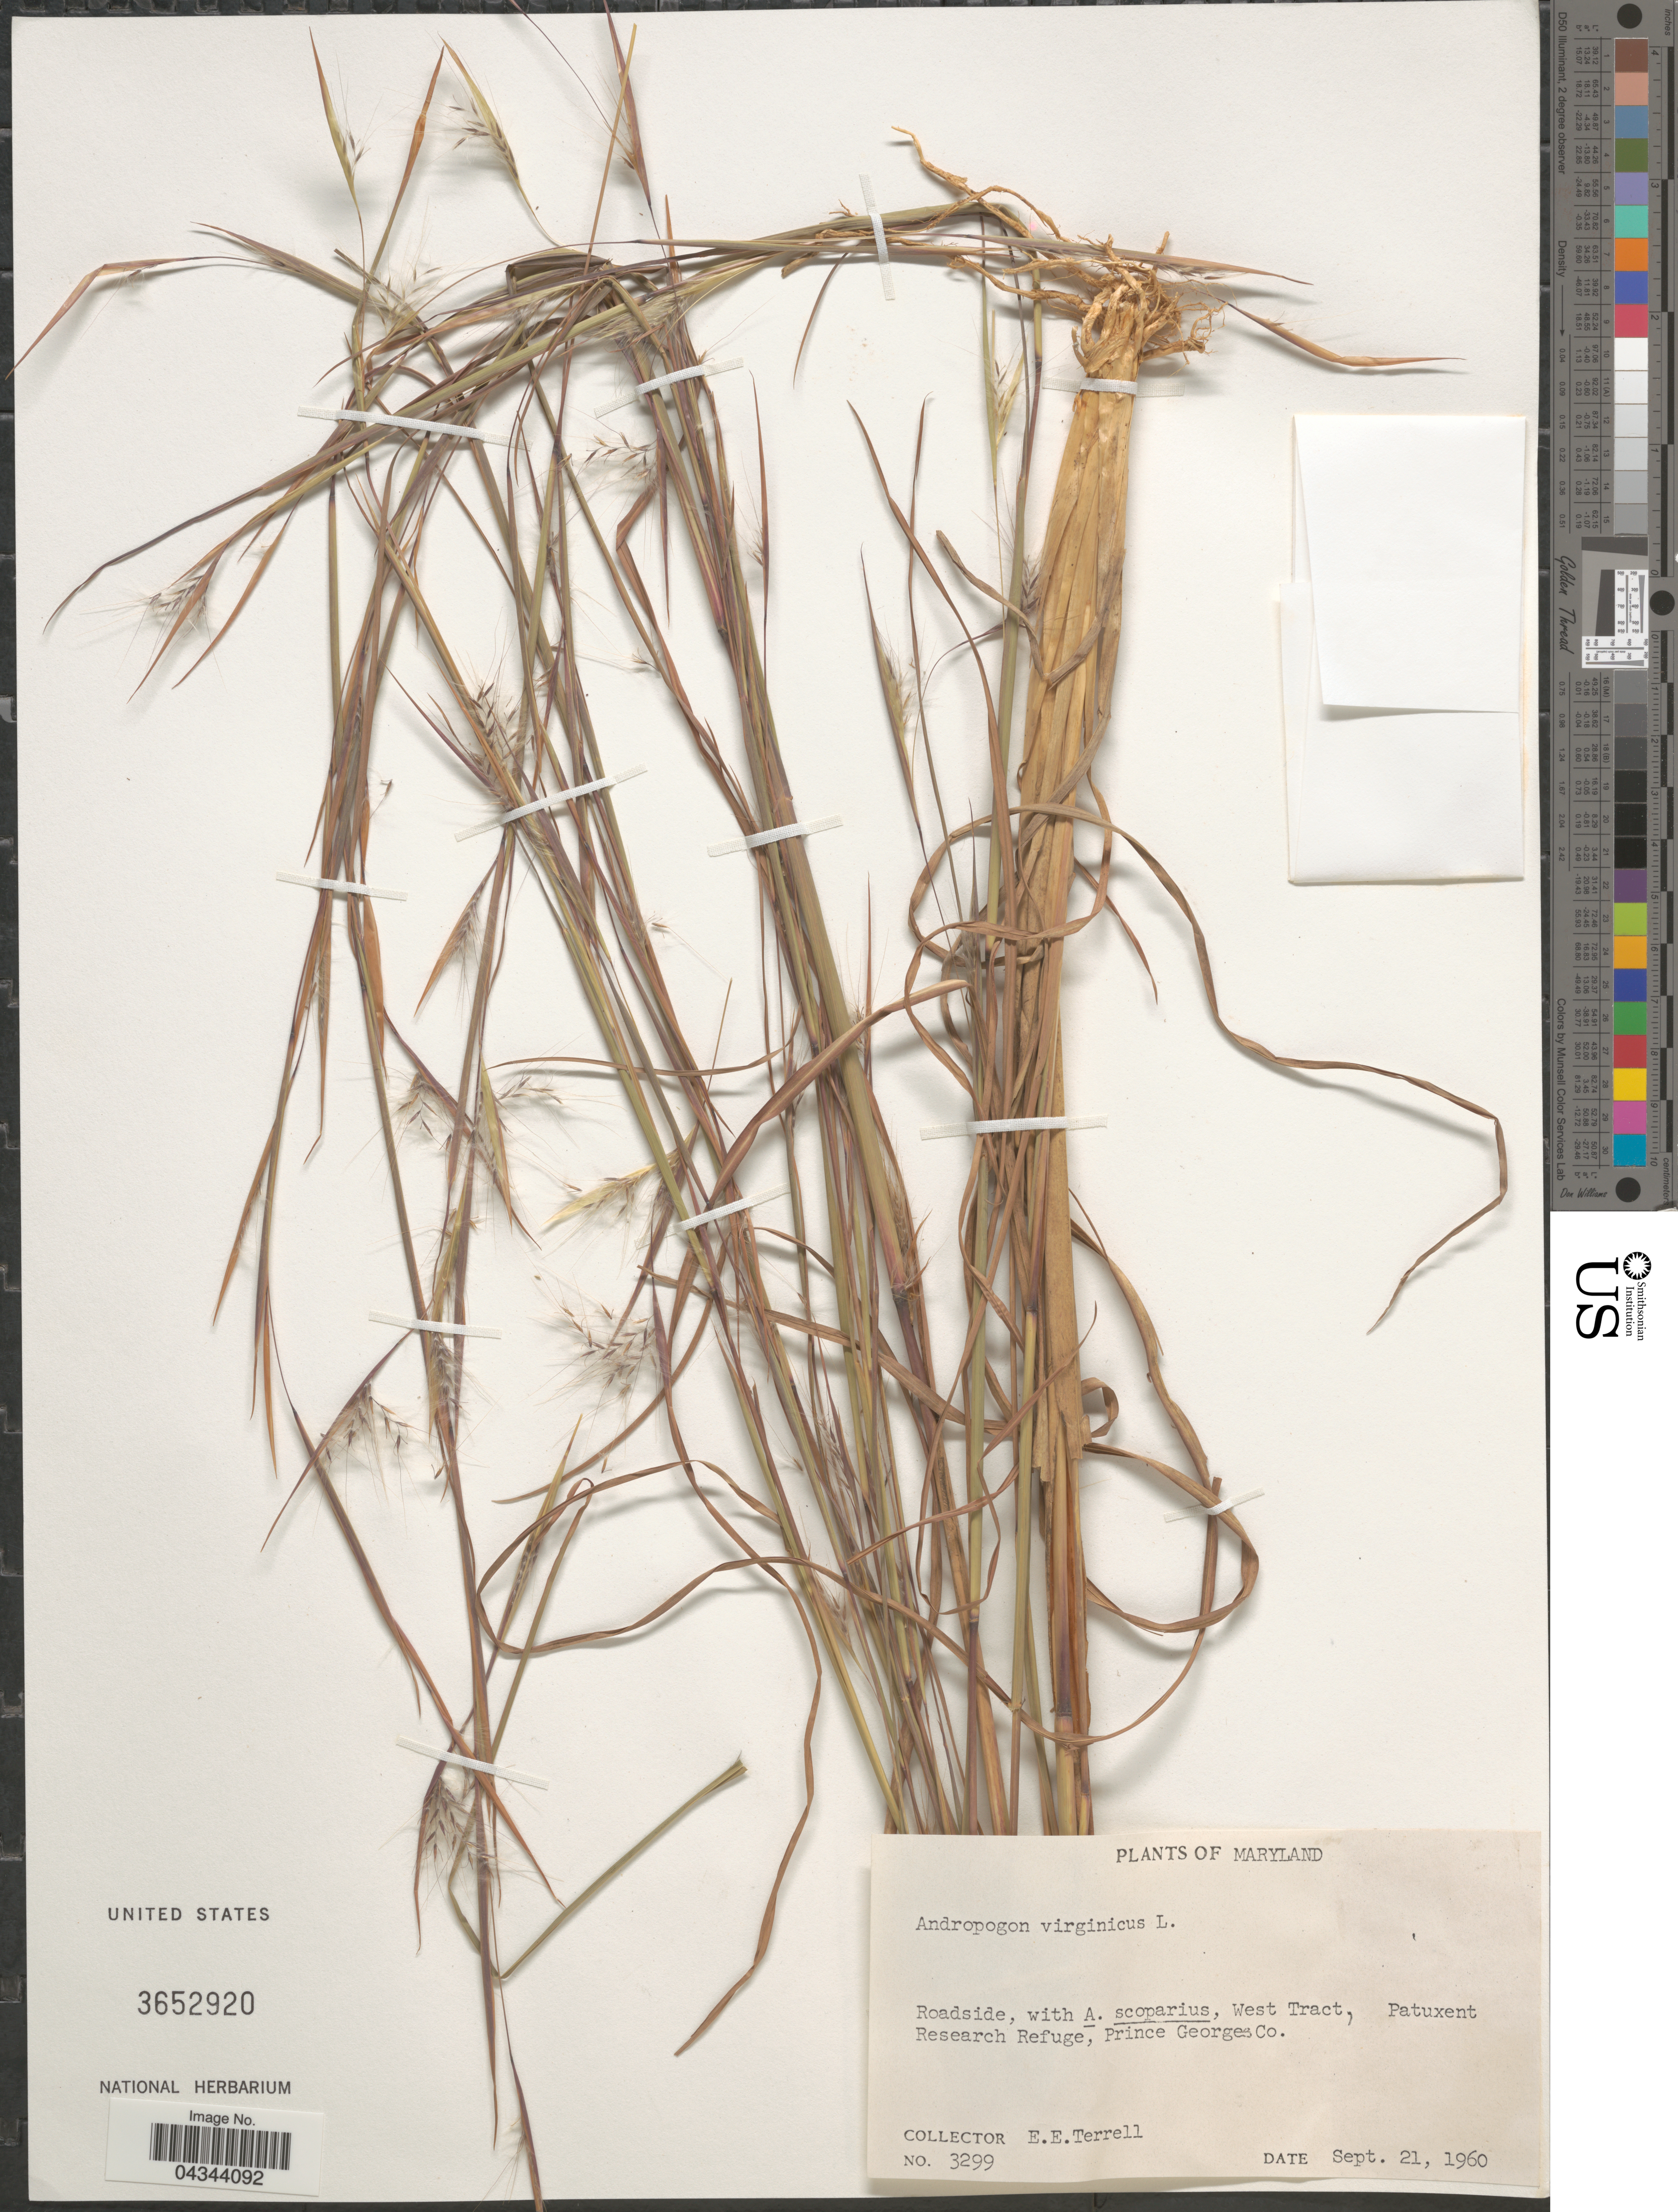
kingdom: Plantae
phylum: Tracheophyta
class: Liliopsida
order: Poales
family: Poaceae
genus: Andropogon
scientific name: Andropogon virginicus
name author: L.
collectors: E. E. Terrell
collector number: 3299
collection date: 1960-09-21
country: United States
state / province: Maryland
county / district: Prince George's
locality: West Tract, Patuxent Research Refuge, Prince Georges Co.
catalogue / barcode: US 3652920